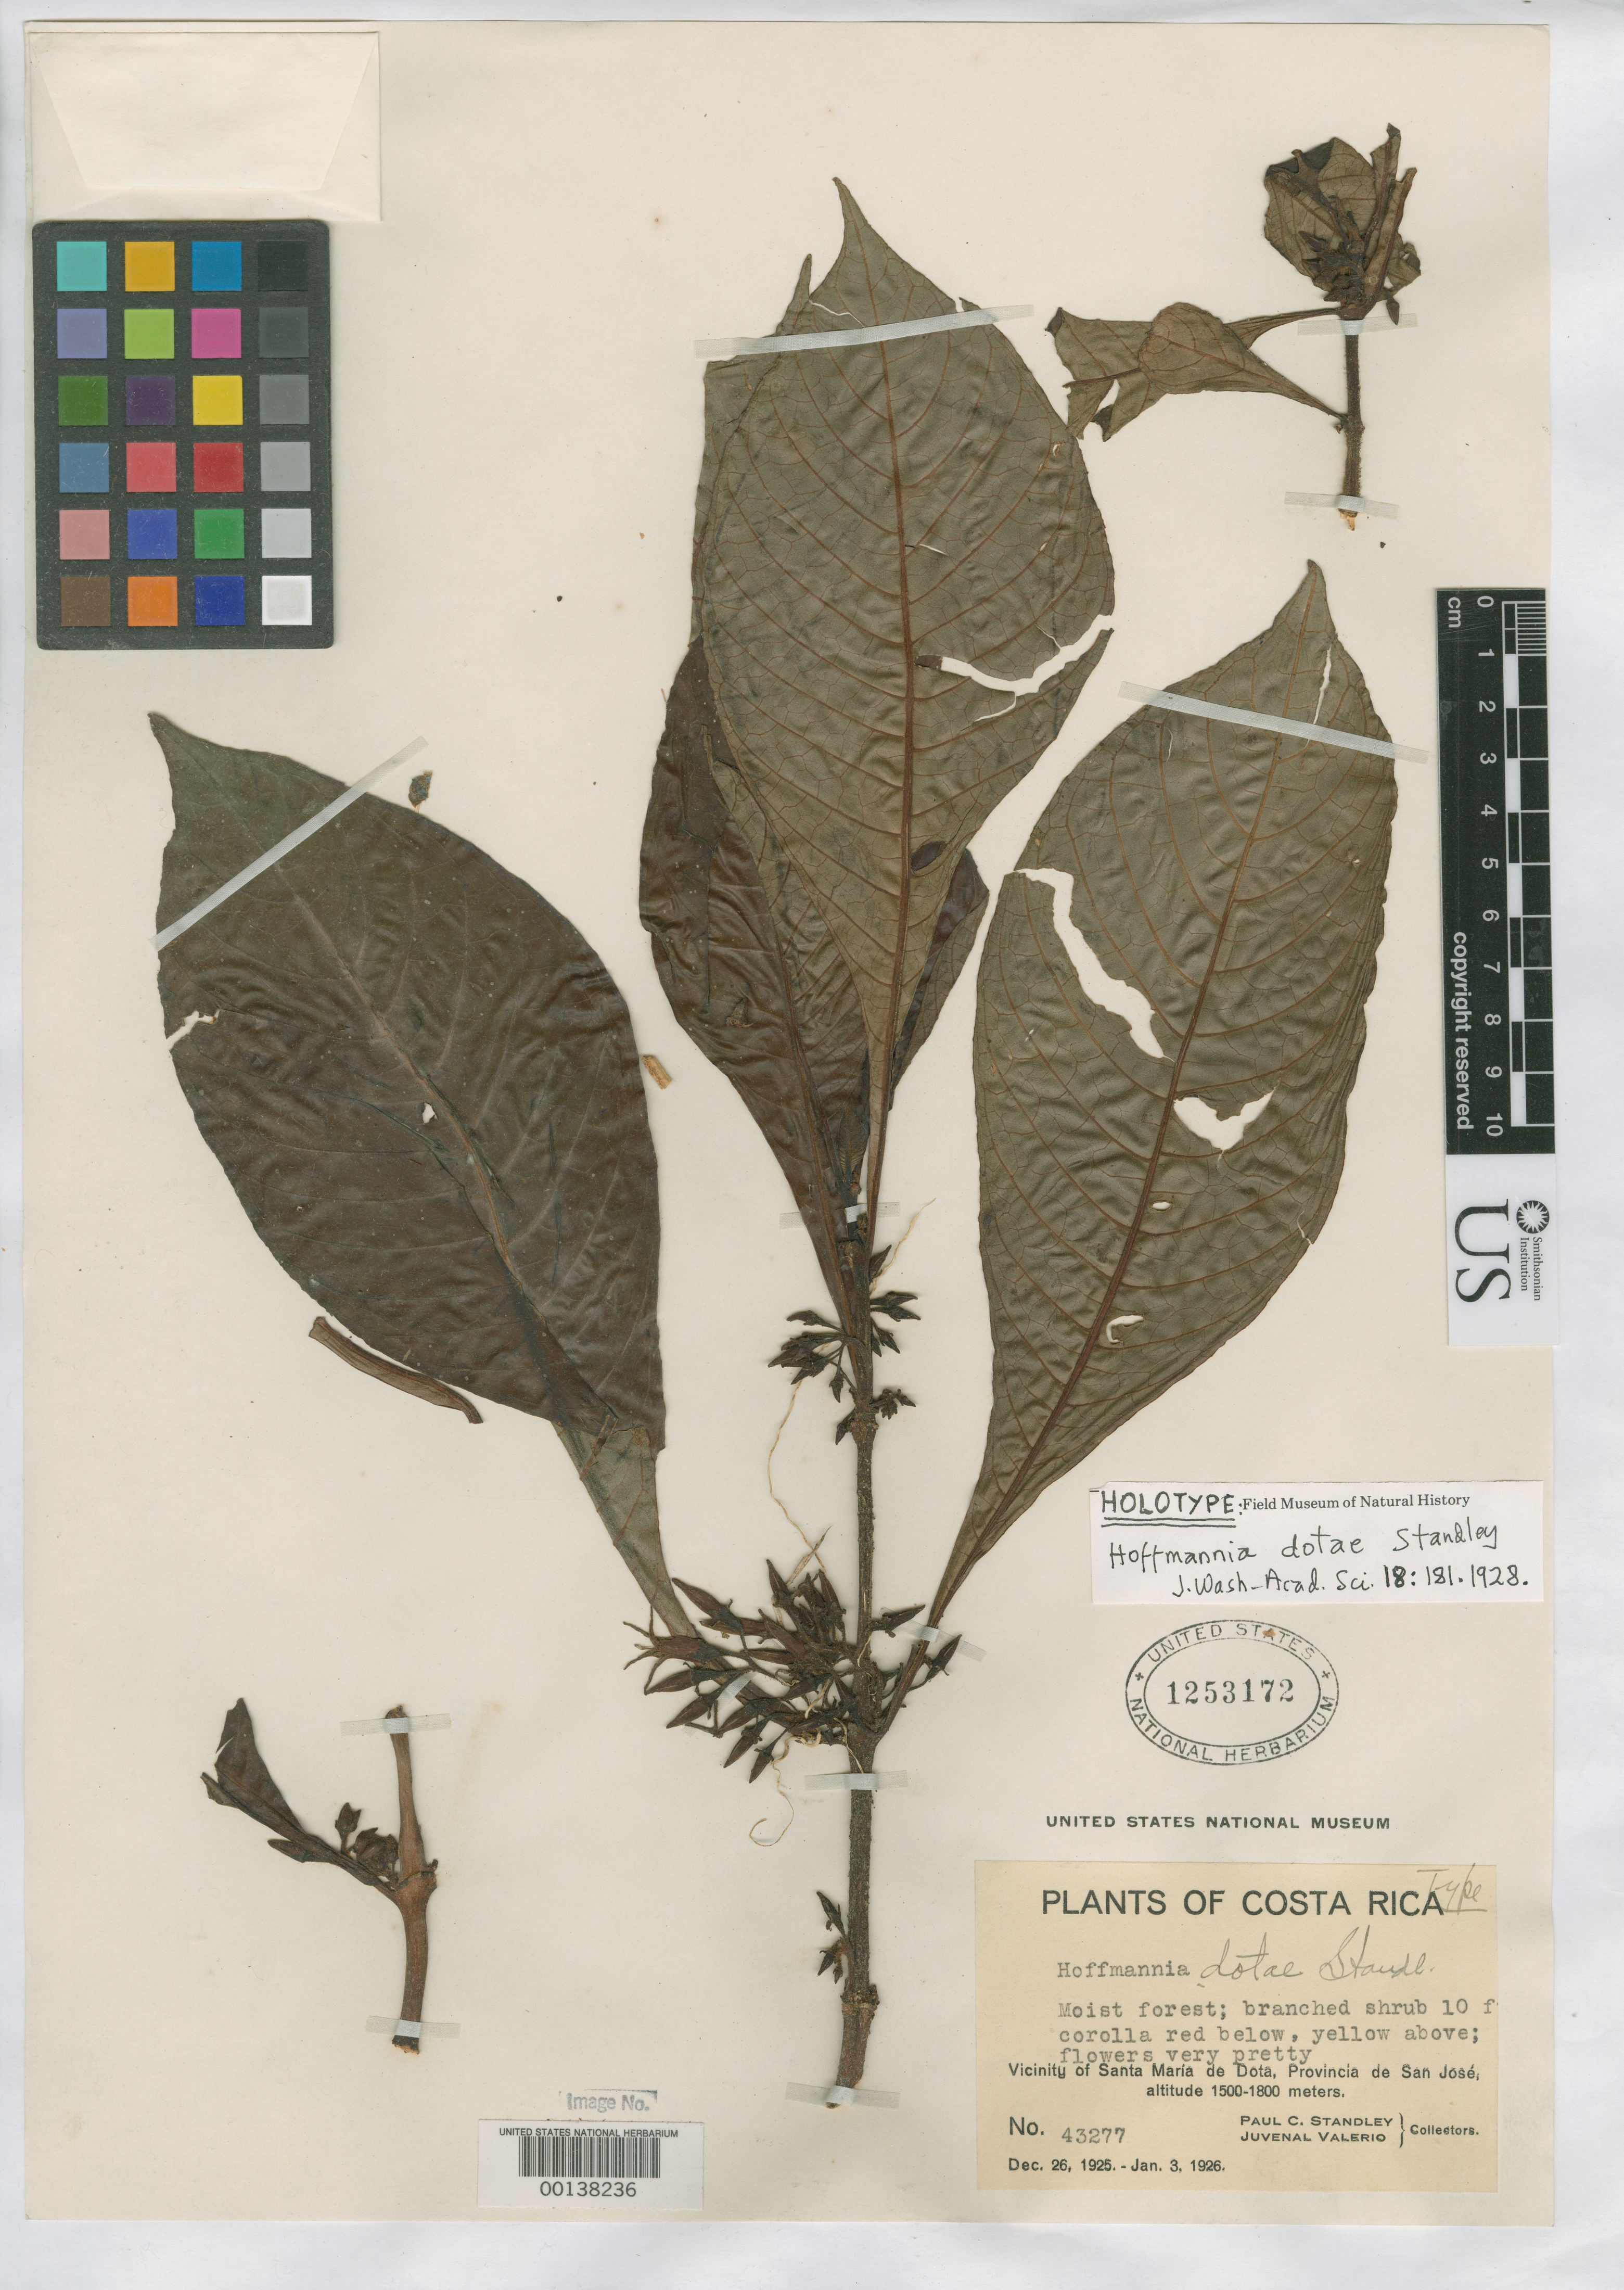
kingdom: Plantae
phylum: Tracheophyta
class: Magnoliopsida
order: Gentianales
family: Rubiaceae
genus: Hoffmannia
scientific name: Hoffmannia dotae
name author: Standl.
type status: Holotype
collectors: P. C. Standley & J. Valerio R.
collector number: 43277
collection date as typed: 26 Dec 1925 to 03 Jan 1926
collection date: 1925-12-26/1926-01-03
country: Costa Rica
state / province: San José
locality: Near Santa Maria de Dota.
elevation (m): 1700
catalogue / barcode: US 1253172